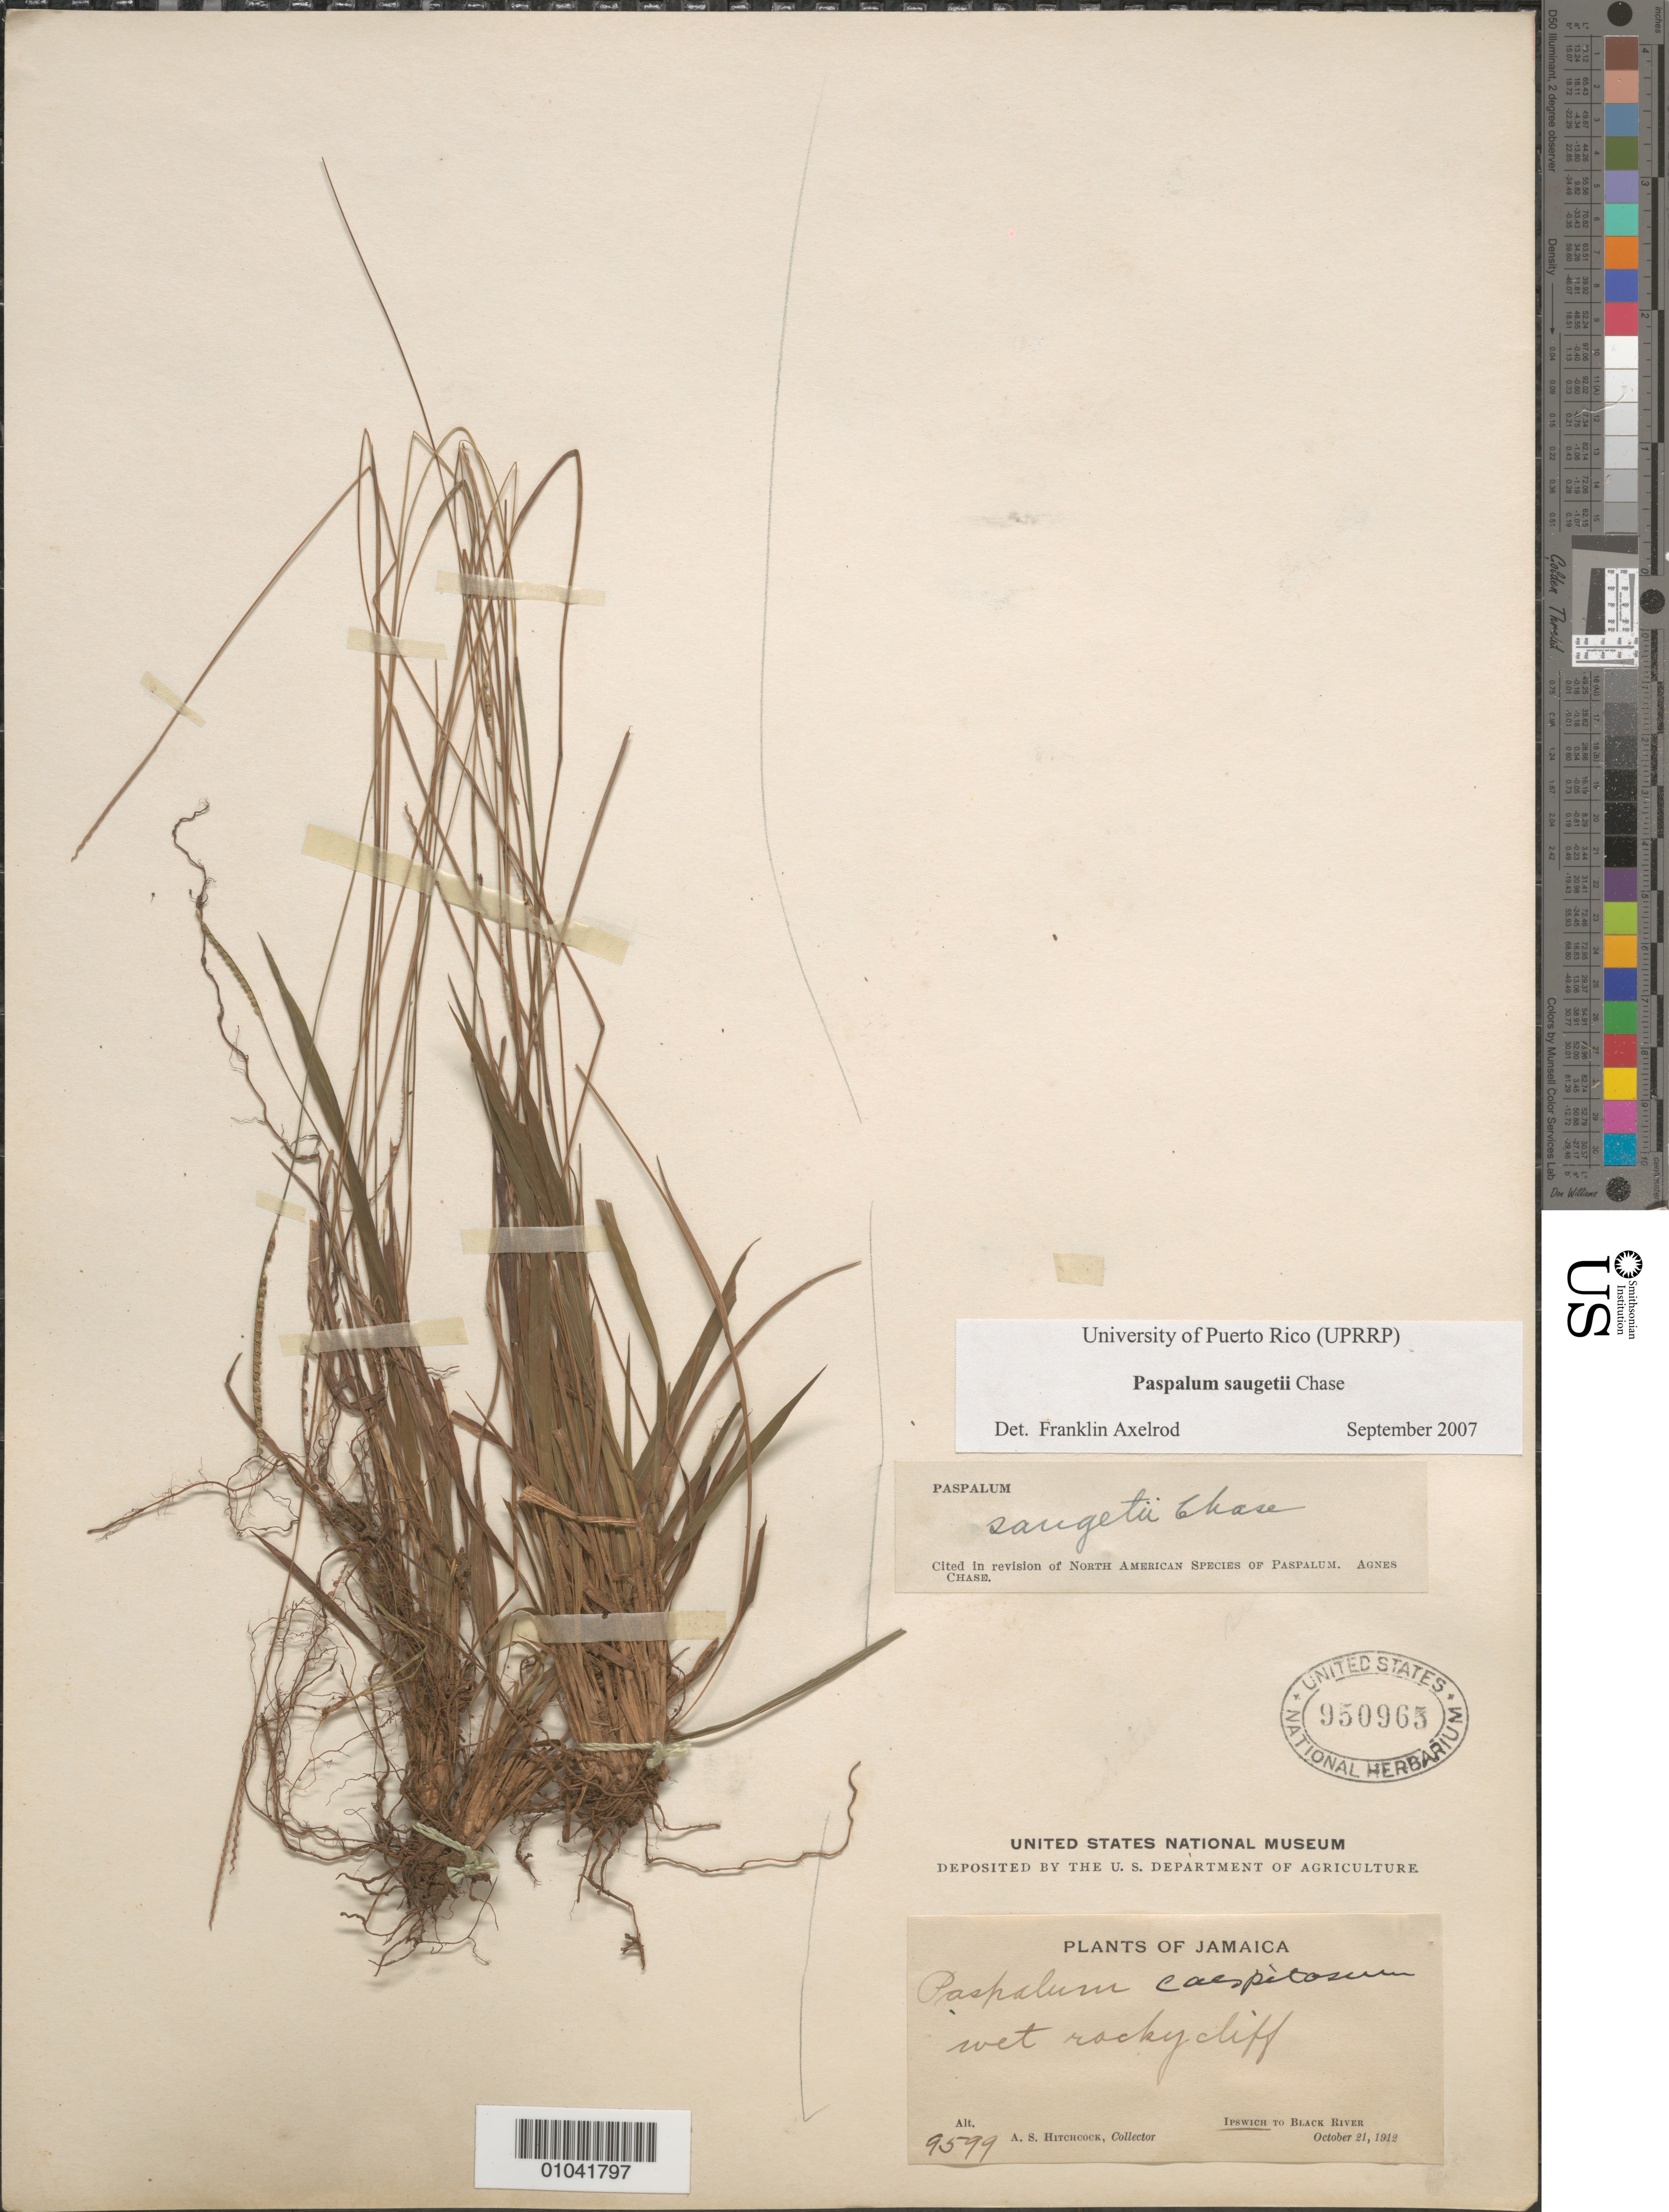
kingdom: Plantae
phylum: Tracheophyta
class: Liliopsida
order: Poales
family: Poaceae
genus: Paspalum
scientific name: Paspalum saugetii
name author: Chase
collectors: A. S. Hitchcock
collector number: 9599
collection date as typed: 21 Oct 1912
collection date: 1912-10-21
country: Jamaica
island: Jamaica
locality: Ipswich to Black River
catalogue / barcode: US 950965